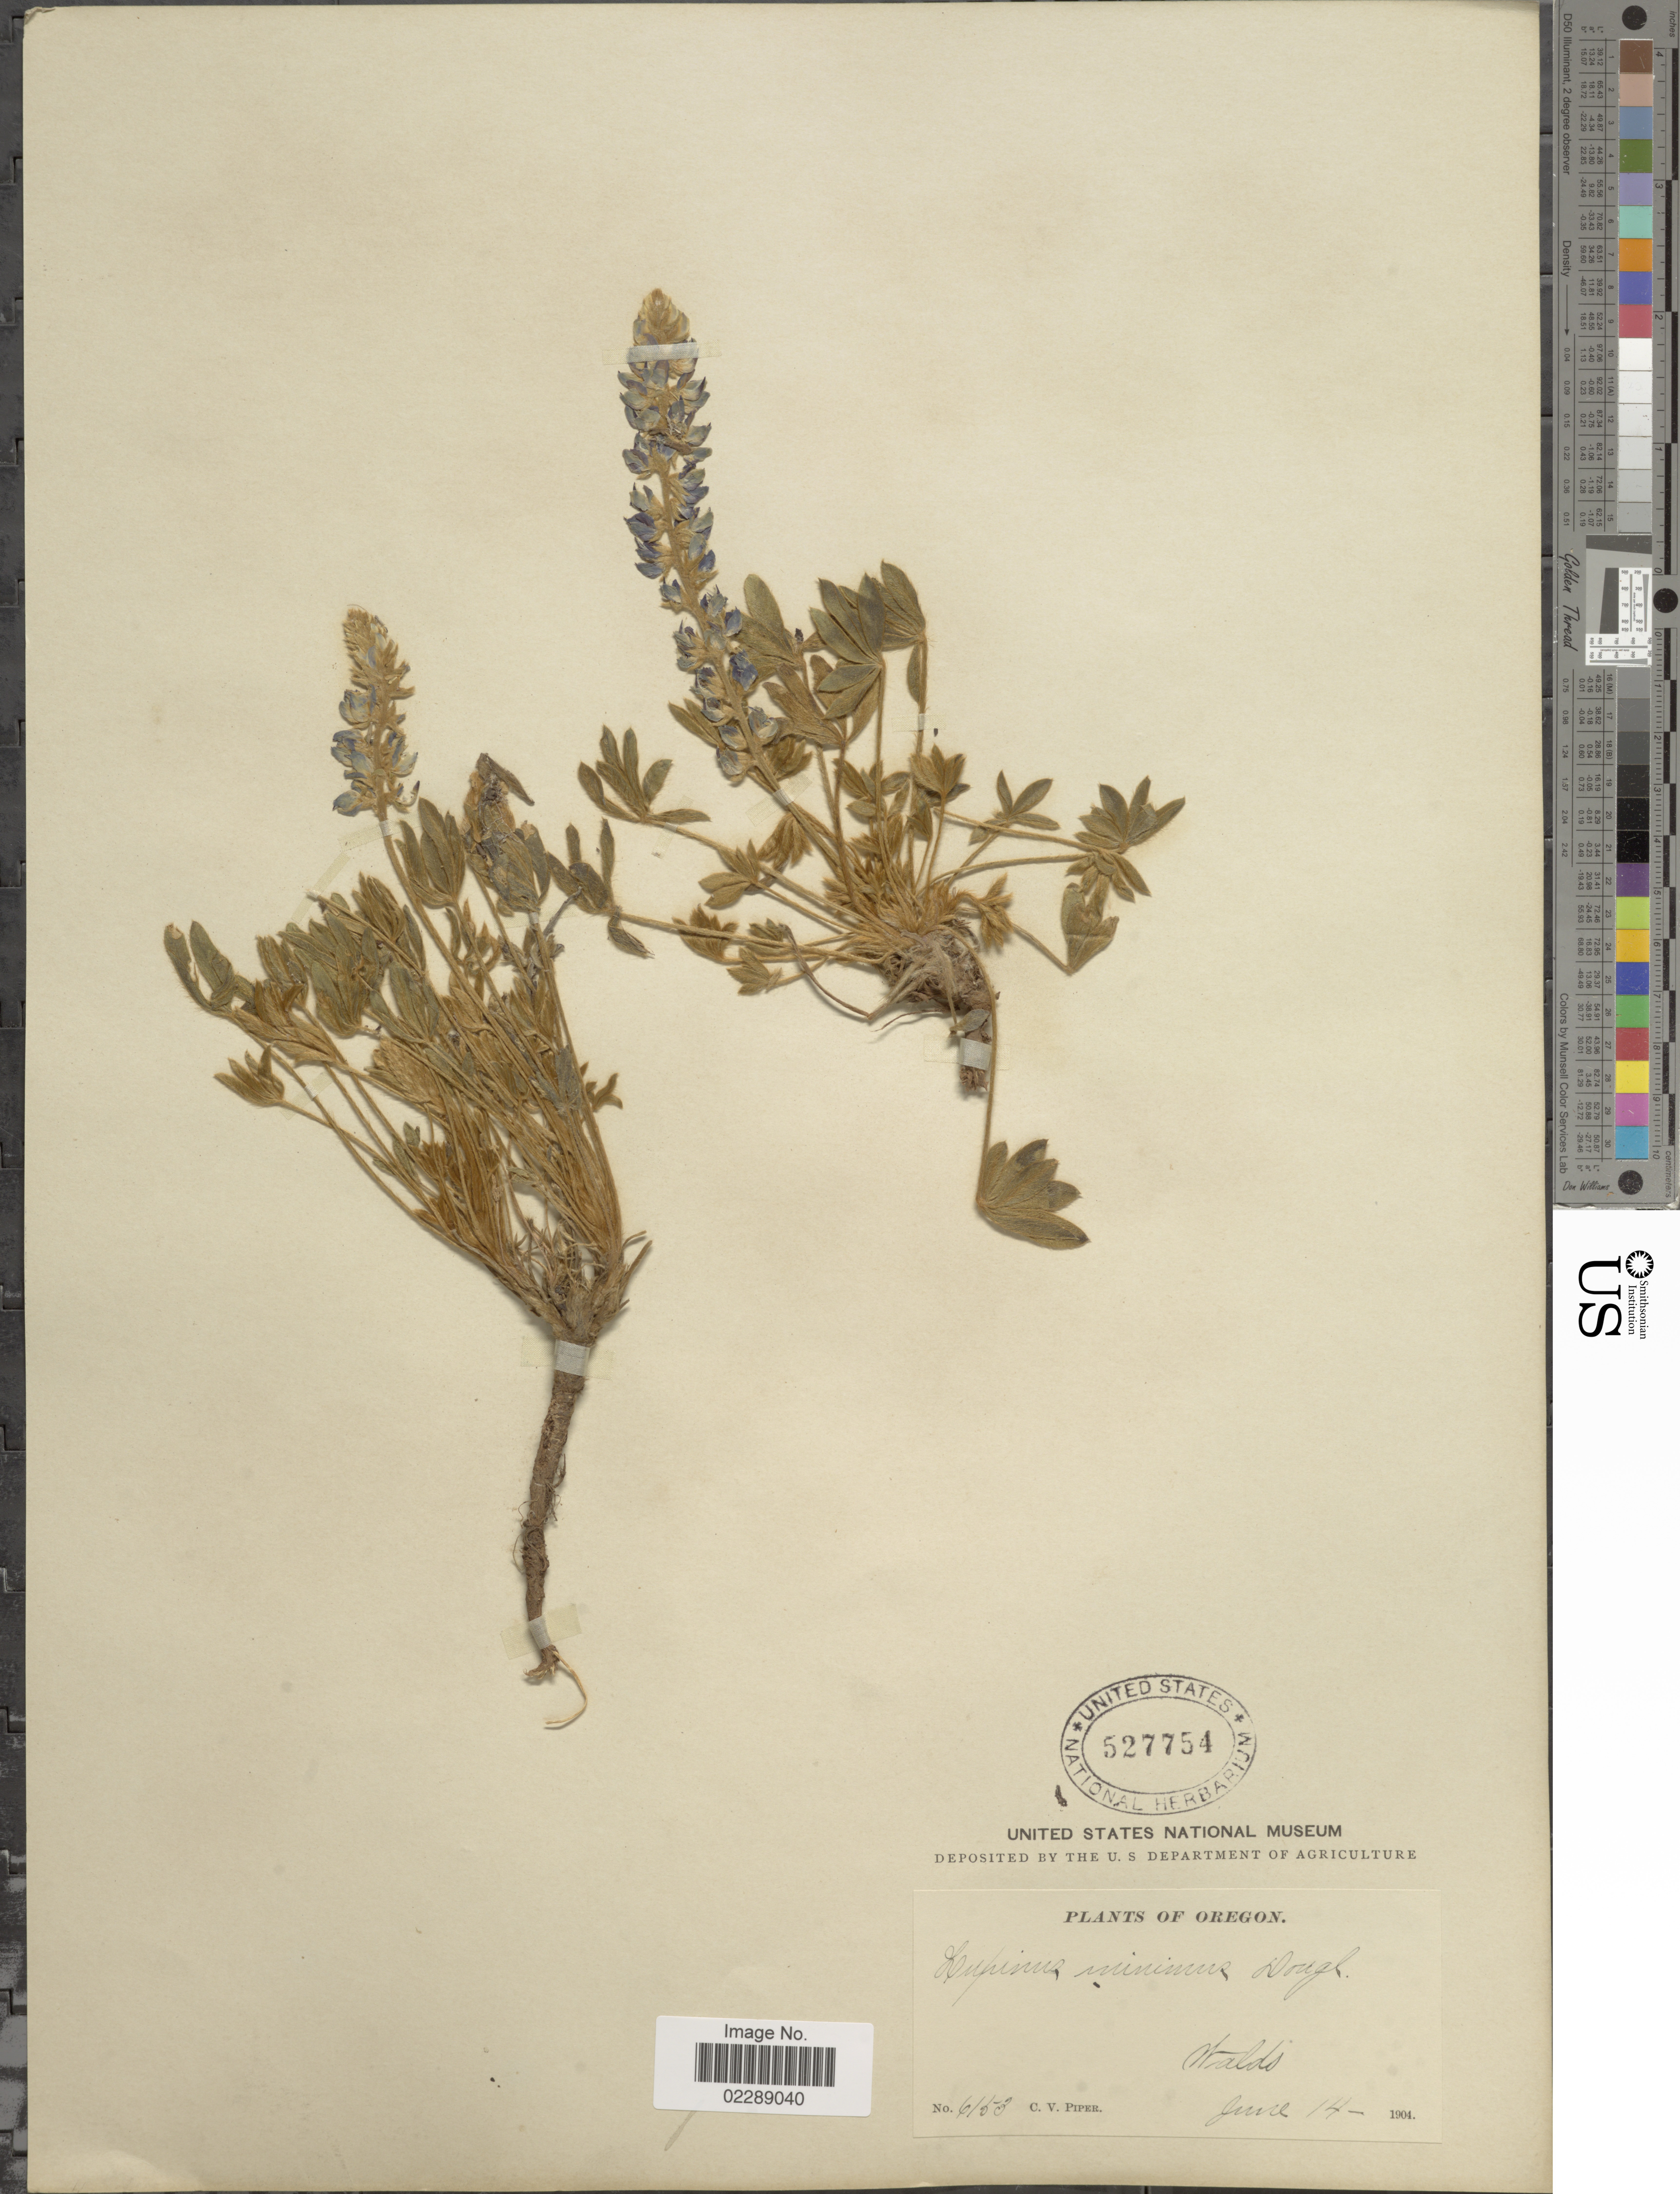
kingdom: Plantae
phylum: Tracheophyta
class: Magnoliopsida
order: Fabales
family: Fabaceae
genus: Lupinus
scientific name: Lupinus minimus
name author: Douglas ex G. Don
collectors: C. V. Piper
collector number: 6153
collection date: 1904-06-14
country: United States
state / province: Oregon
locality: Waldo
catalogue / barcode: US 527754